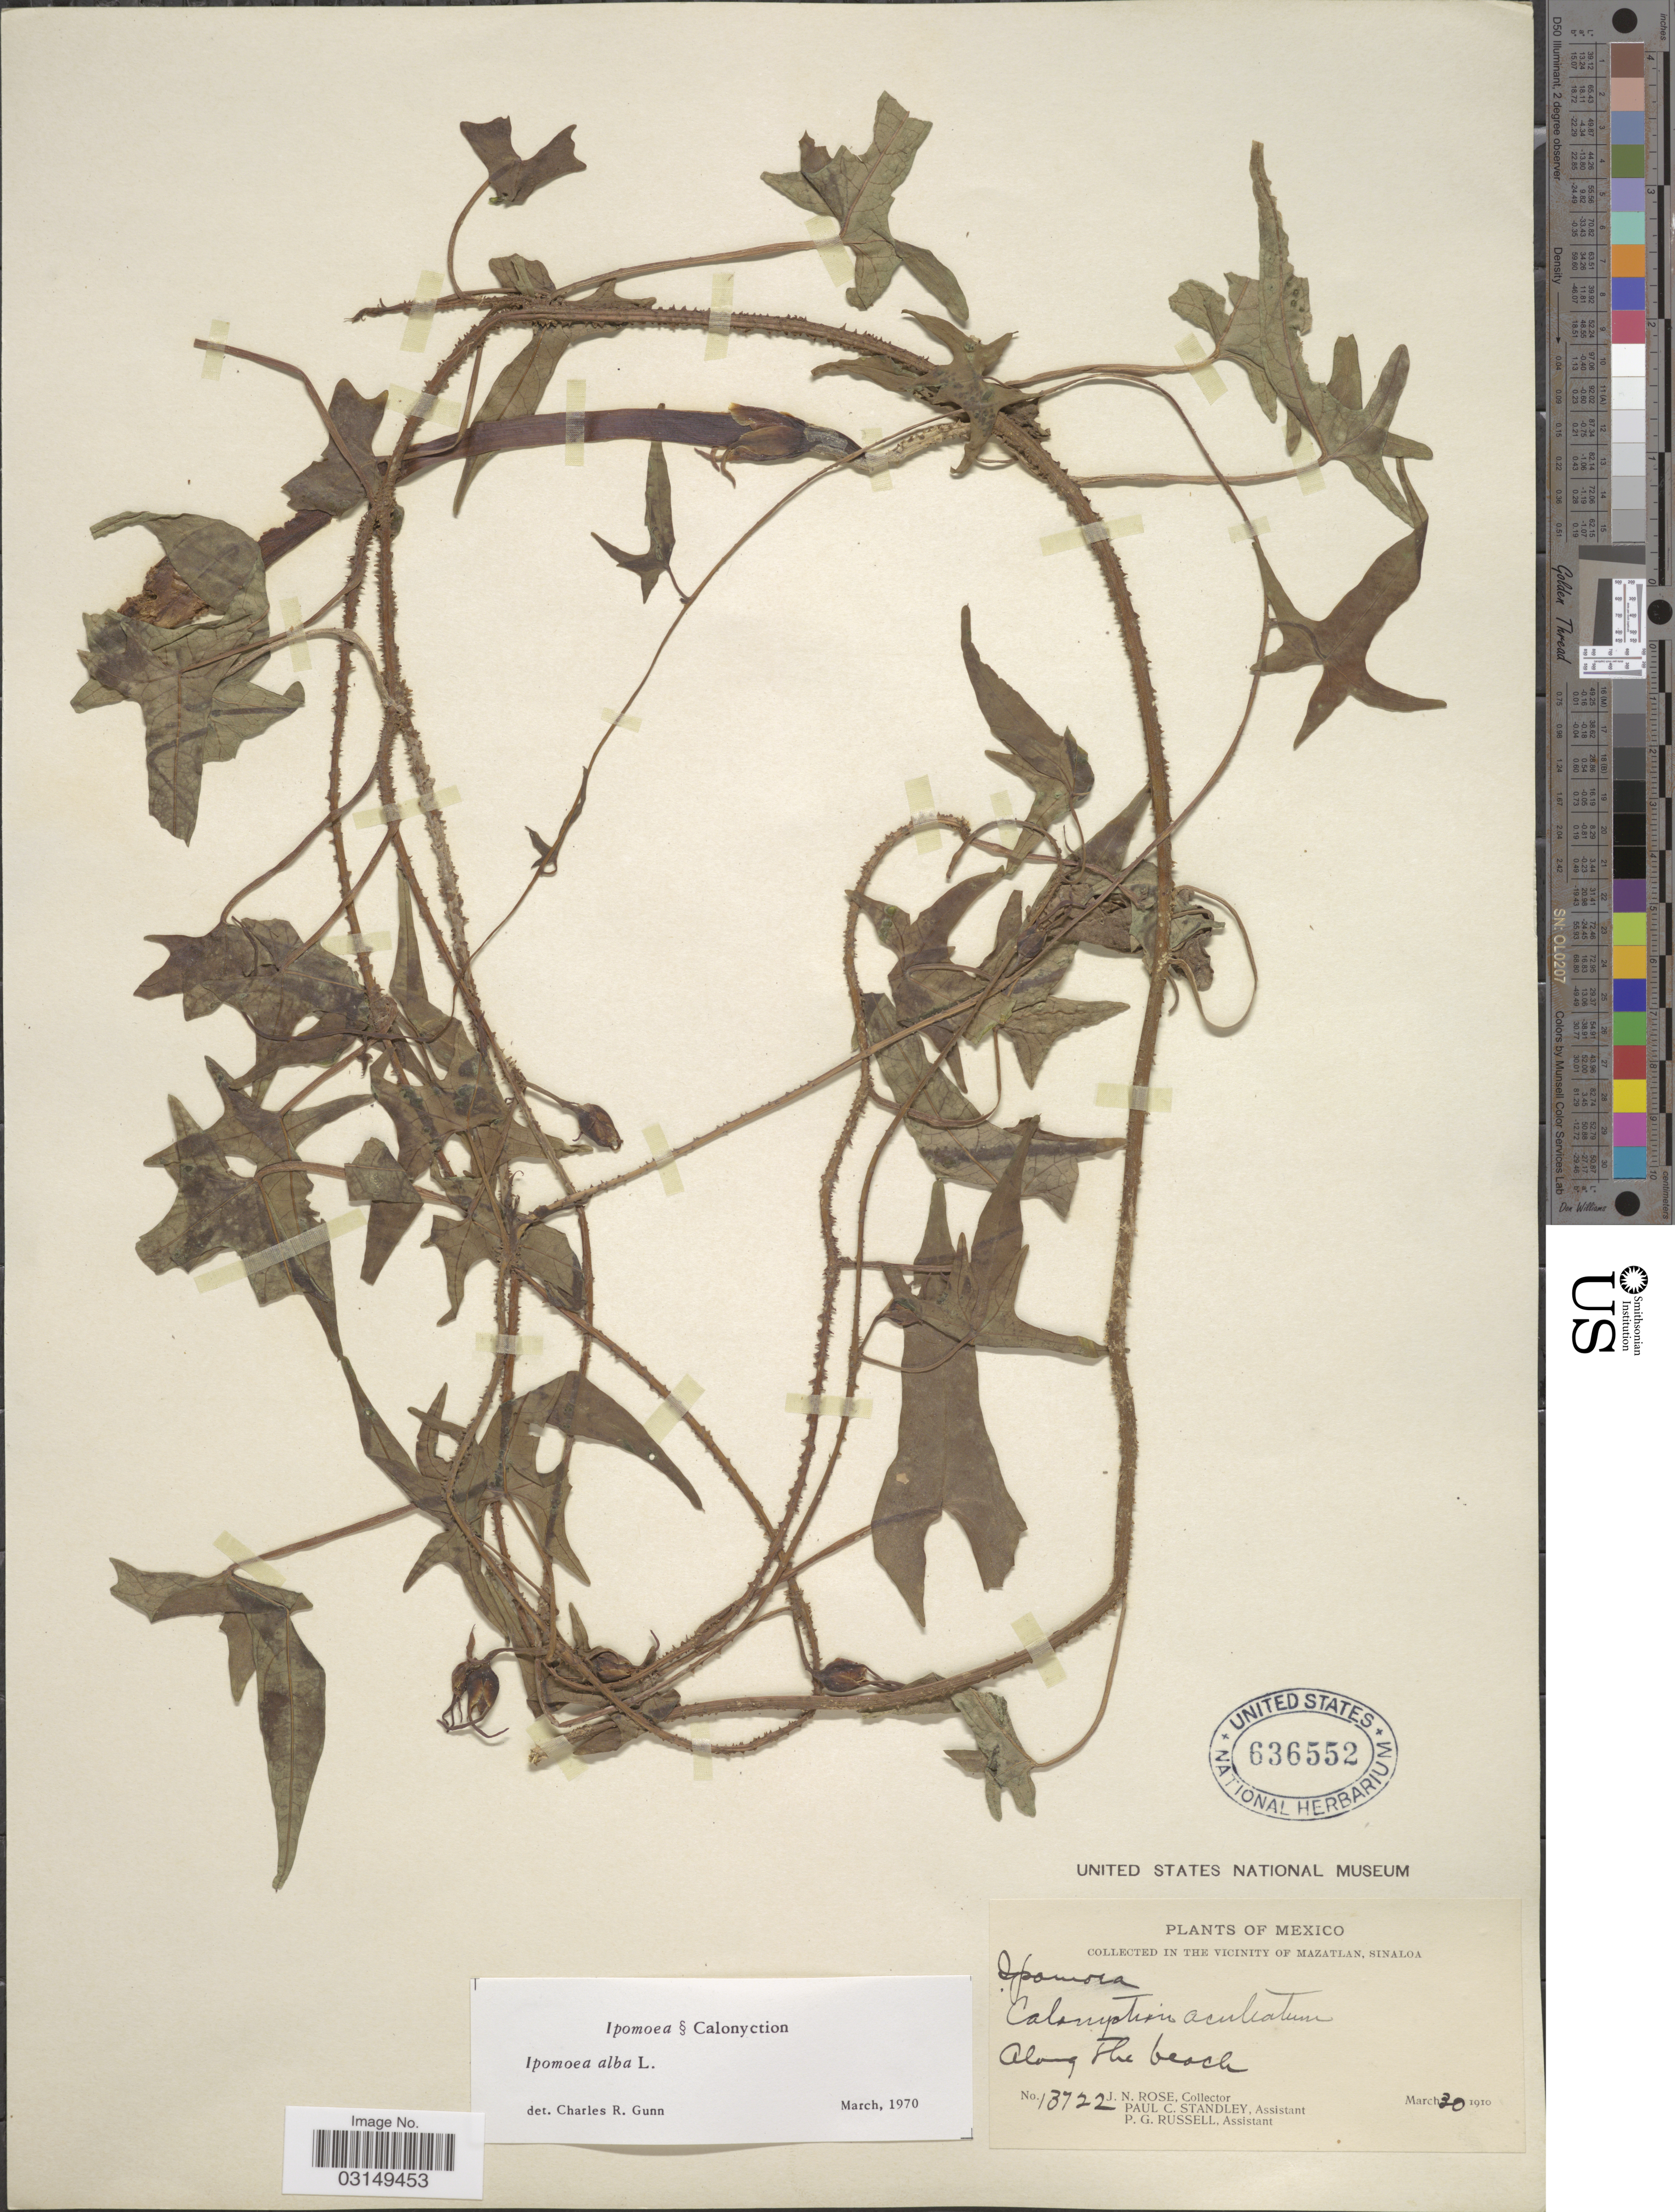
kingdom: Plantae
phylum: Tracheophyta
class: Magnoliopsida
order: Solanales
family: Convolvulaceae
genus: Ipomoea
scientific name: Ipomoea alba L.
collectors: J. N. Rose, P. C. Standley & P. G. Russell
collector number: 13722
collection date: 1910-03-30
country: Mexico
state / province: Sinaloa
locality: In the Vicinity of Mazatlan. Along the beach.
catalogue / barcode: US 636552